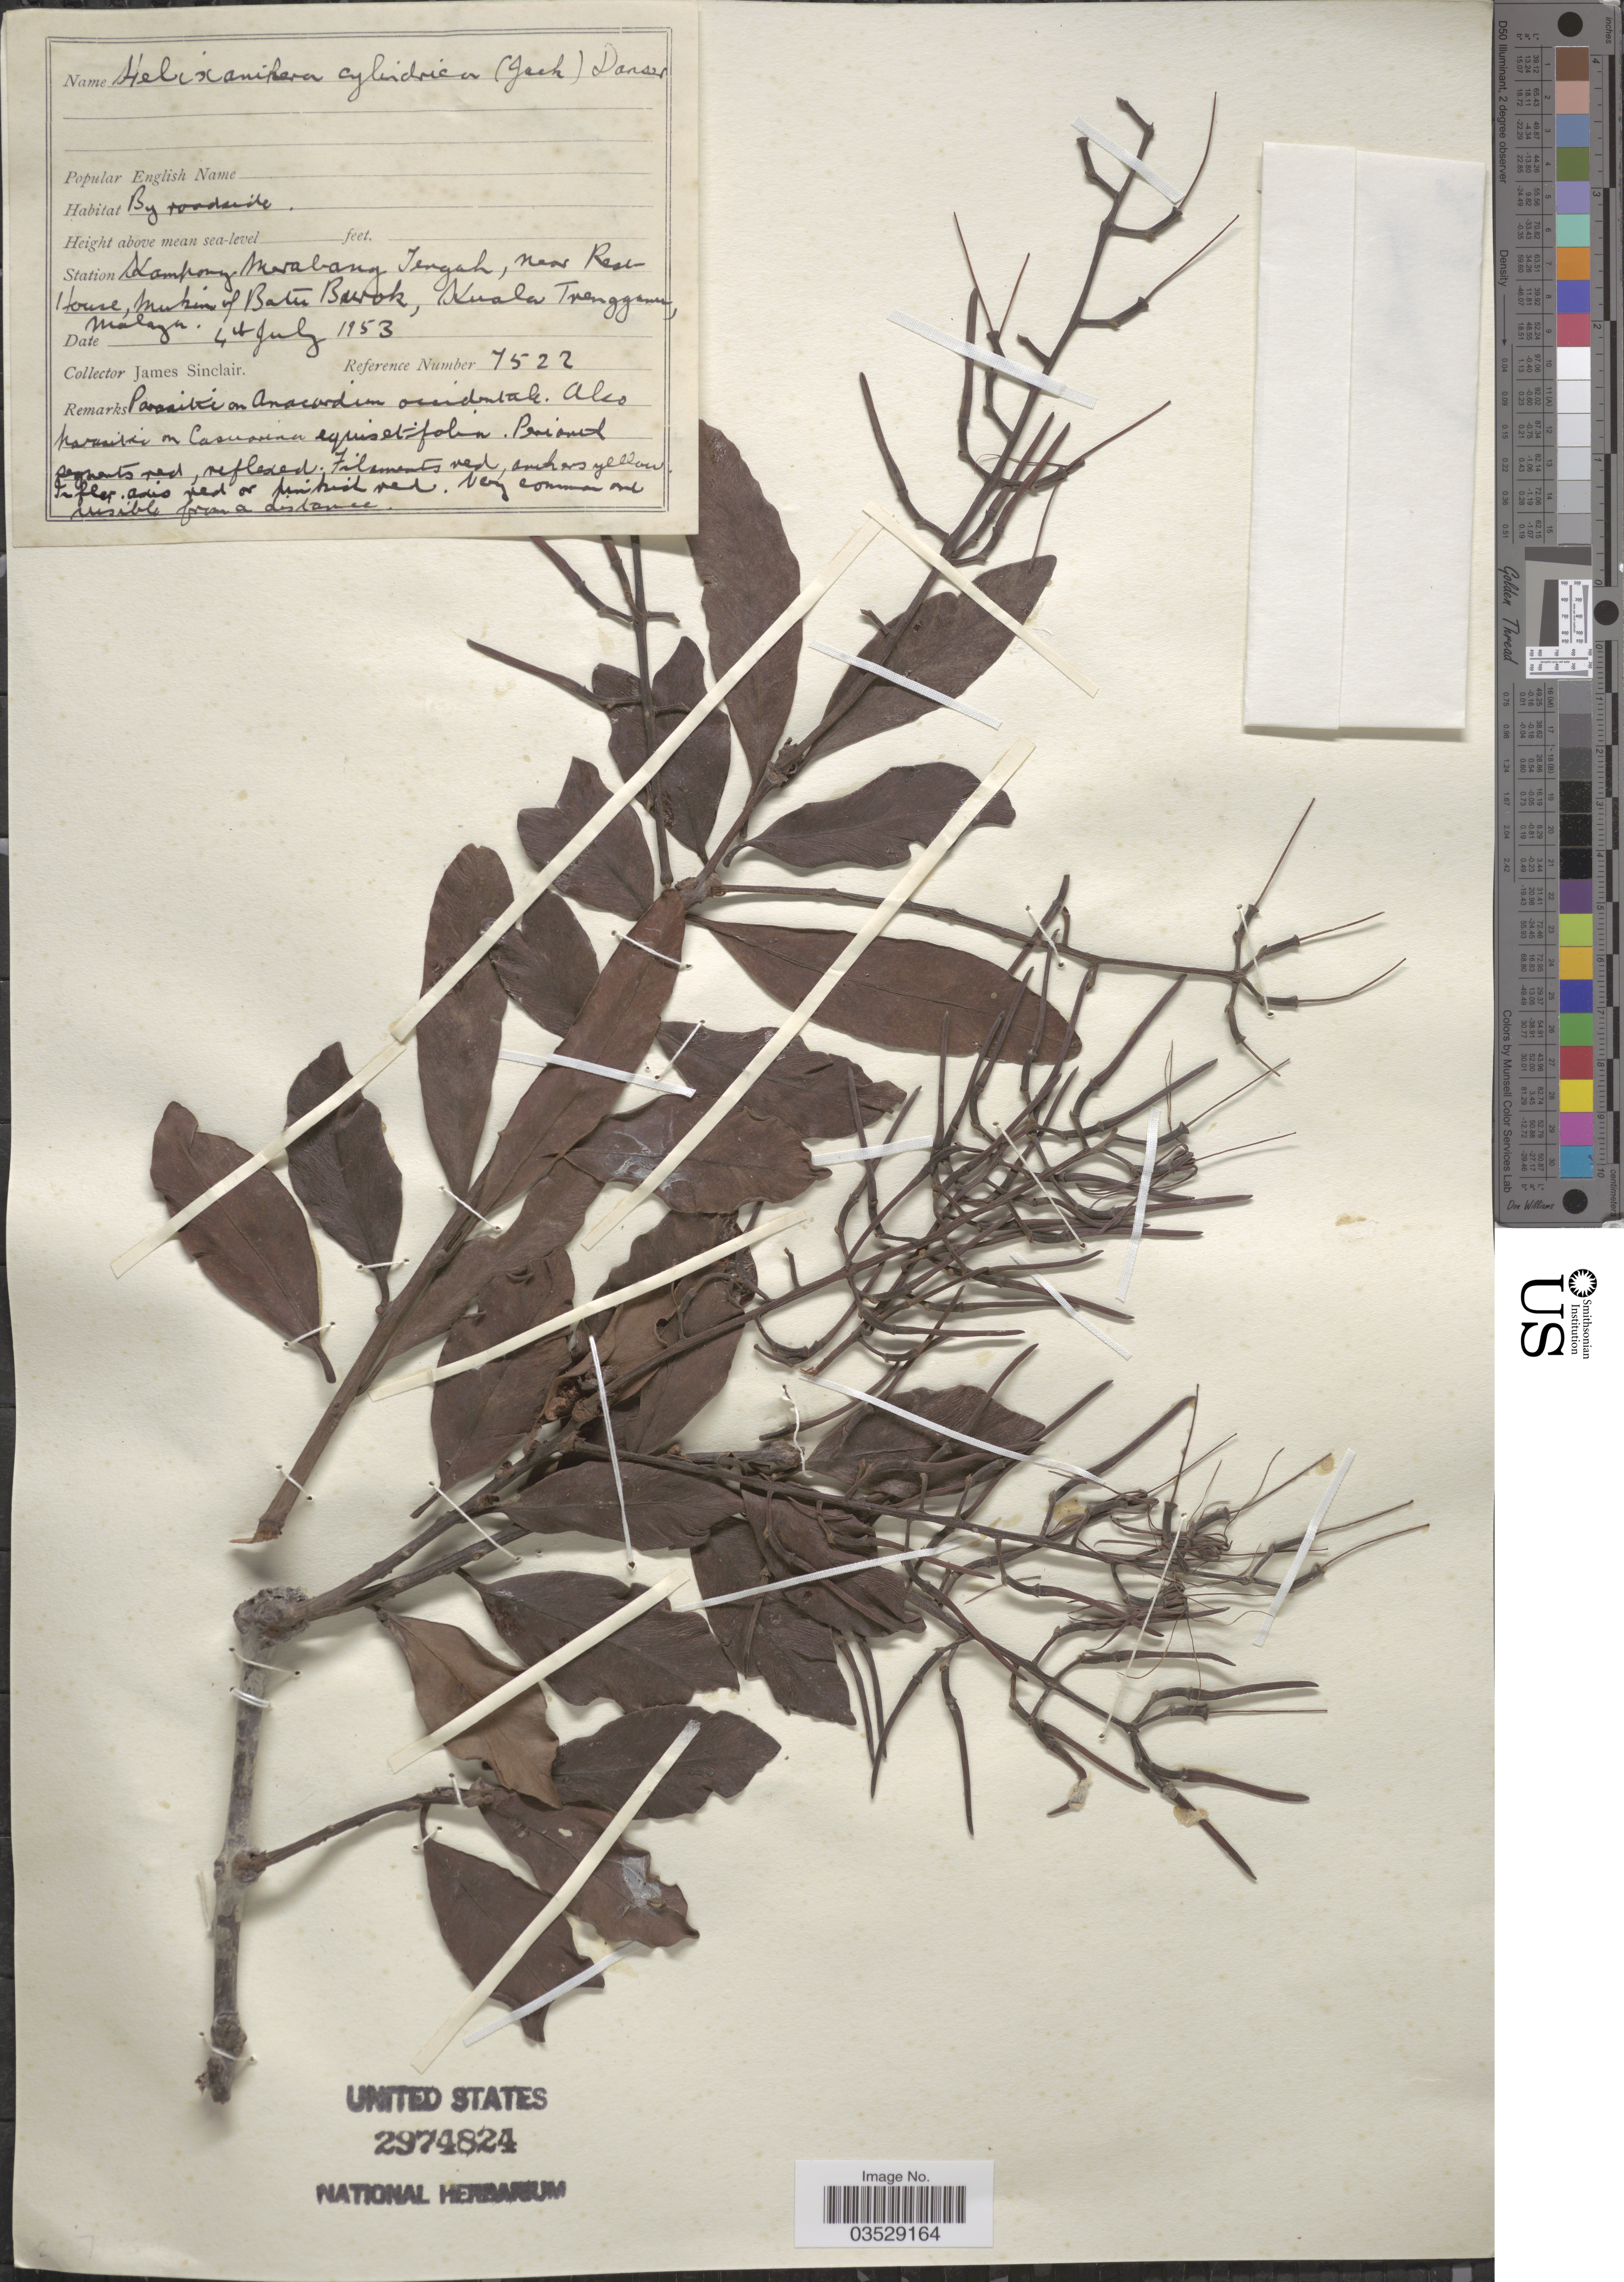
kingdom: Plantae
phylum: Tracheophyta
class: Magnoliopsida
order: Santalales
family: Loranthaceae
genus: Helixanthera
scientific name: Helixanthera cylindrica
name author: (Roxb.) Danser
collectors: J. Sinclair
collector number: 7522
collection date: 1953-07-04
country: Malaysia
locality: Station Kampong Merabang Tengah, near Rest House, Mukim of Batu Burok, Kuala Trengganu, Malaya.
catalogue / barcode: US 2974824